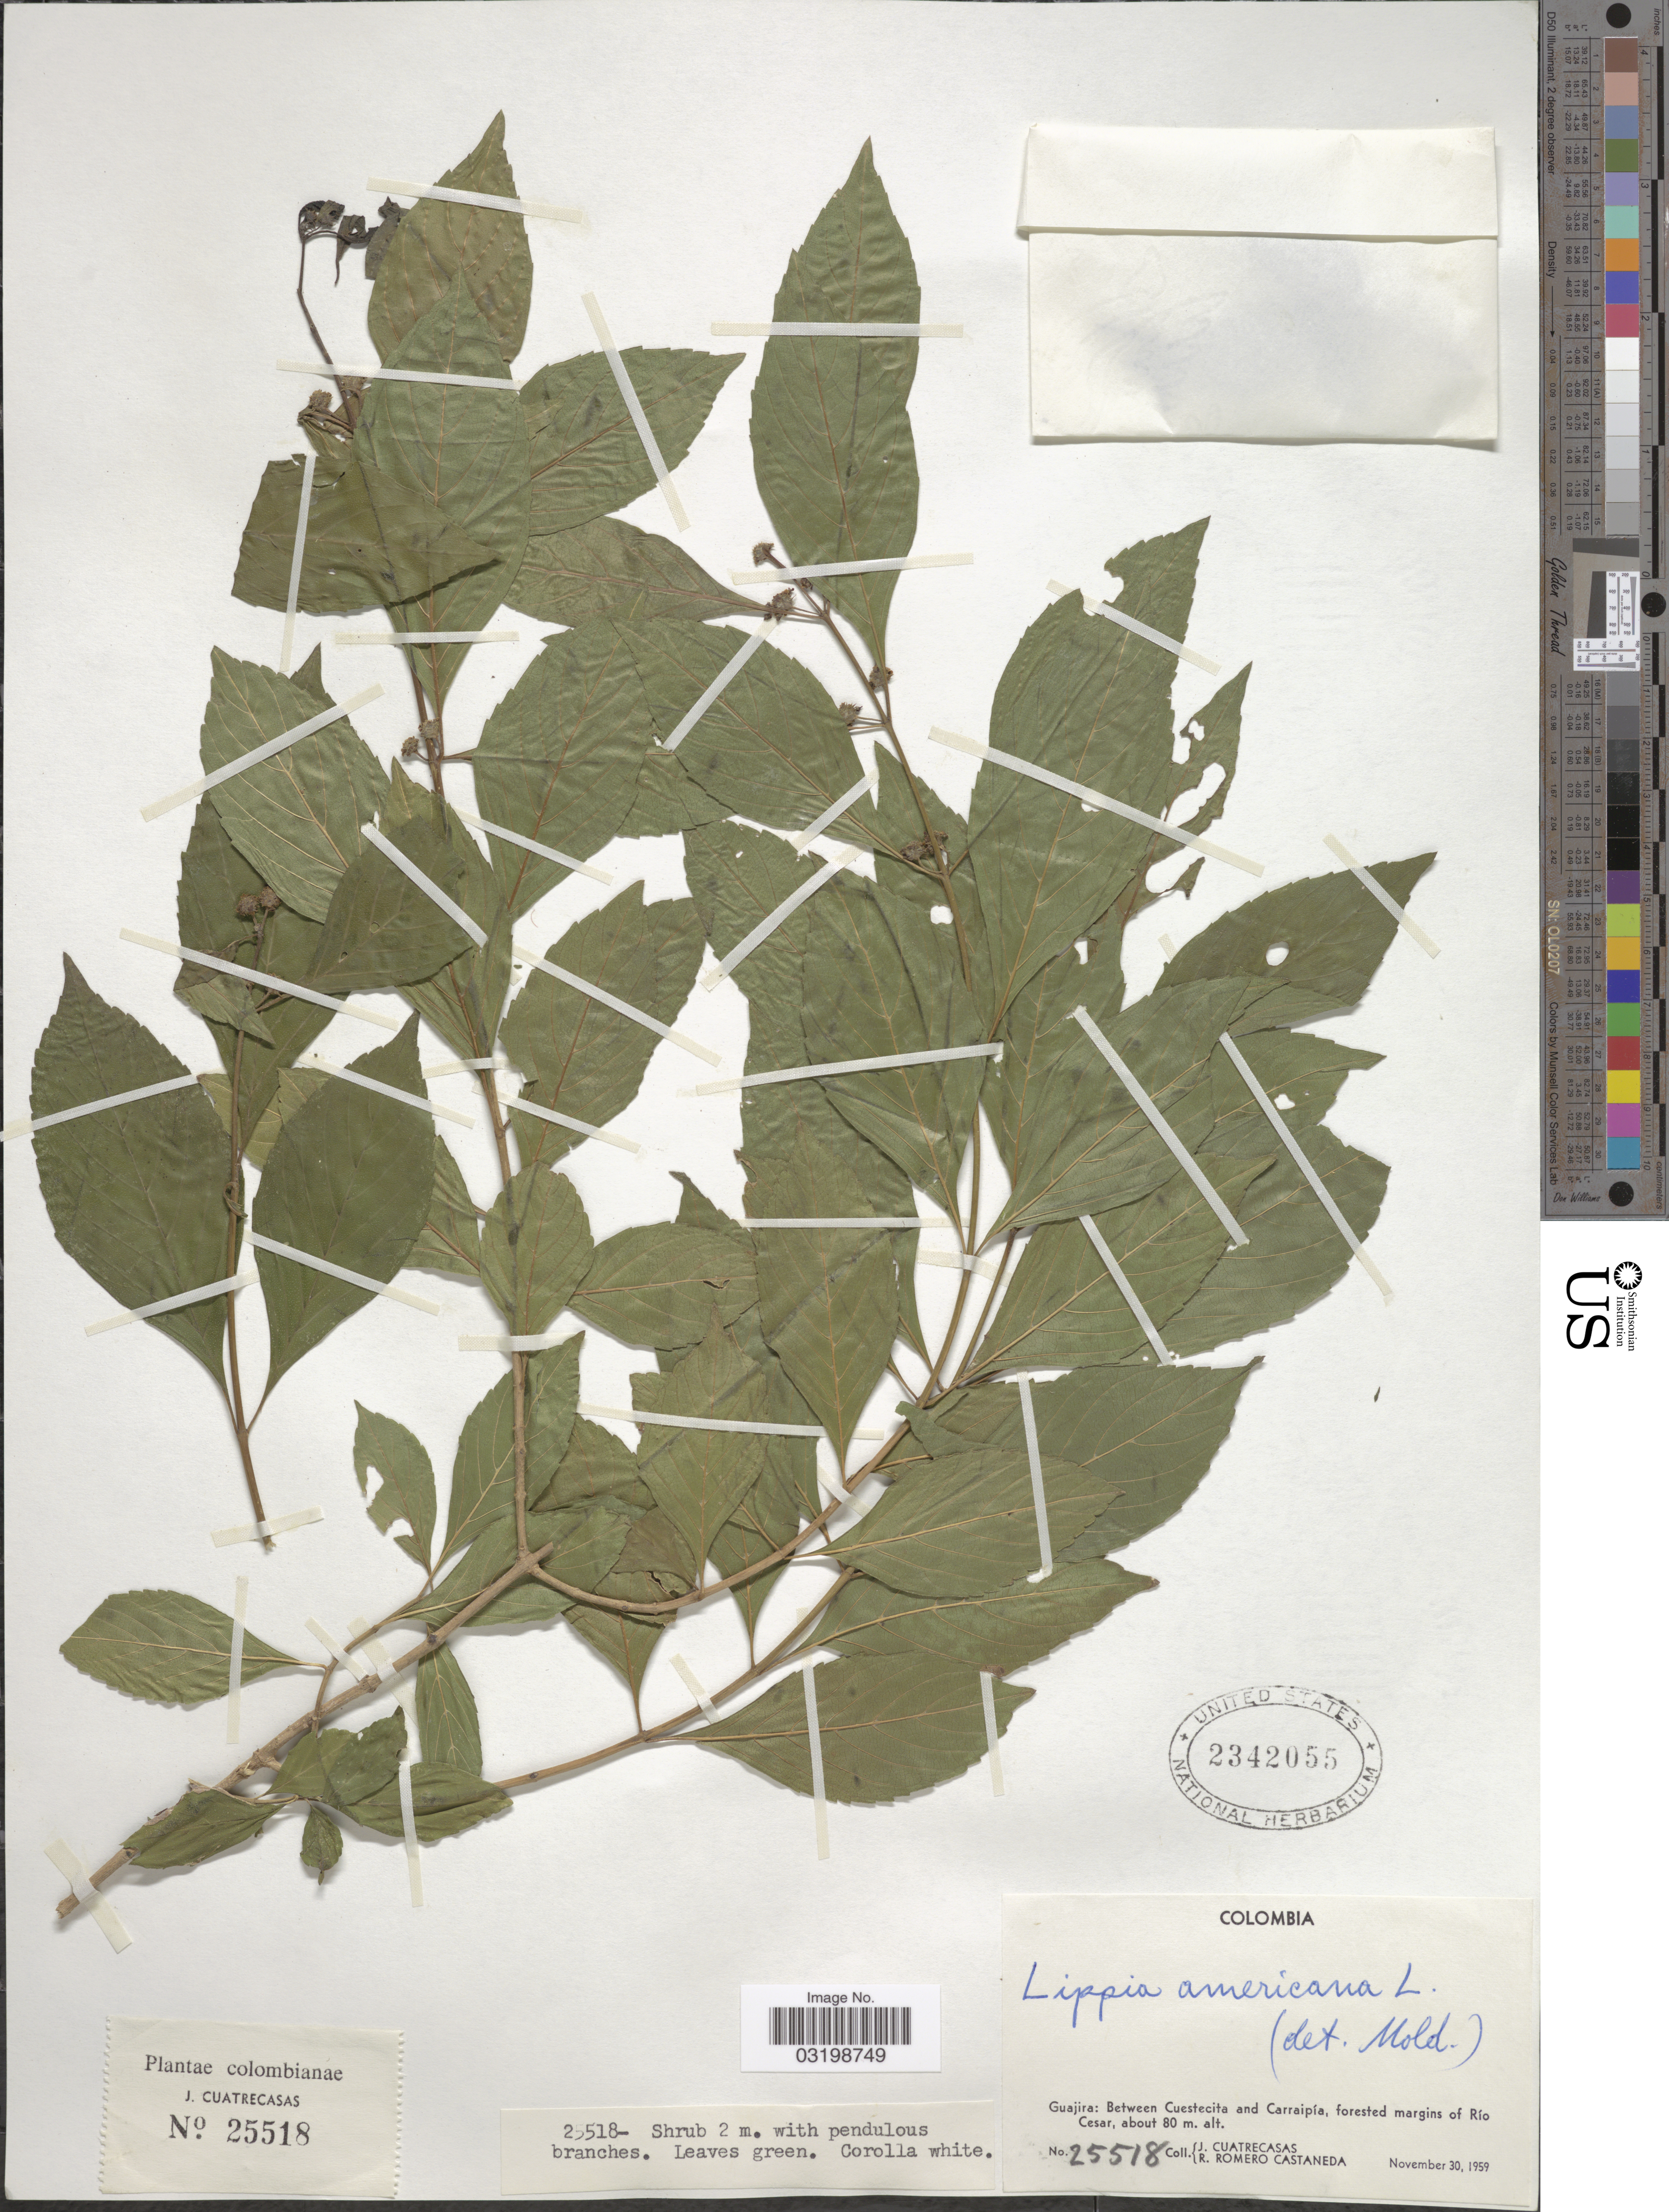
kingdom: Plantae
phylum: Tracheophyta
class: Magnoliopsida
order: Lamiales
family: Verbenaceae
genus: Lippia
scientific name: Lippia americana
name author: L.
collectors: J. Cuatrecasas & R. Romero Castañeda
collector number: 25518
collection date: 1959-11-30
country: Colombia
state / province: La Guajira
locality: Between Cuestecita and Carraipía, forested margins of Río Cesar.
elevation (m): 80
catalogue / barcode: US 2342055